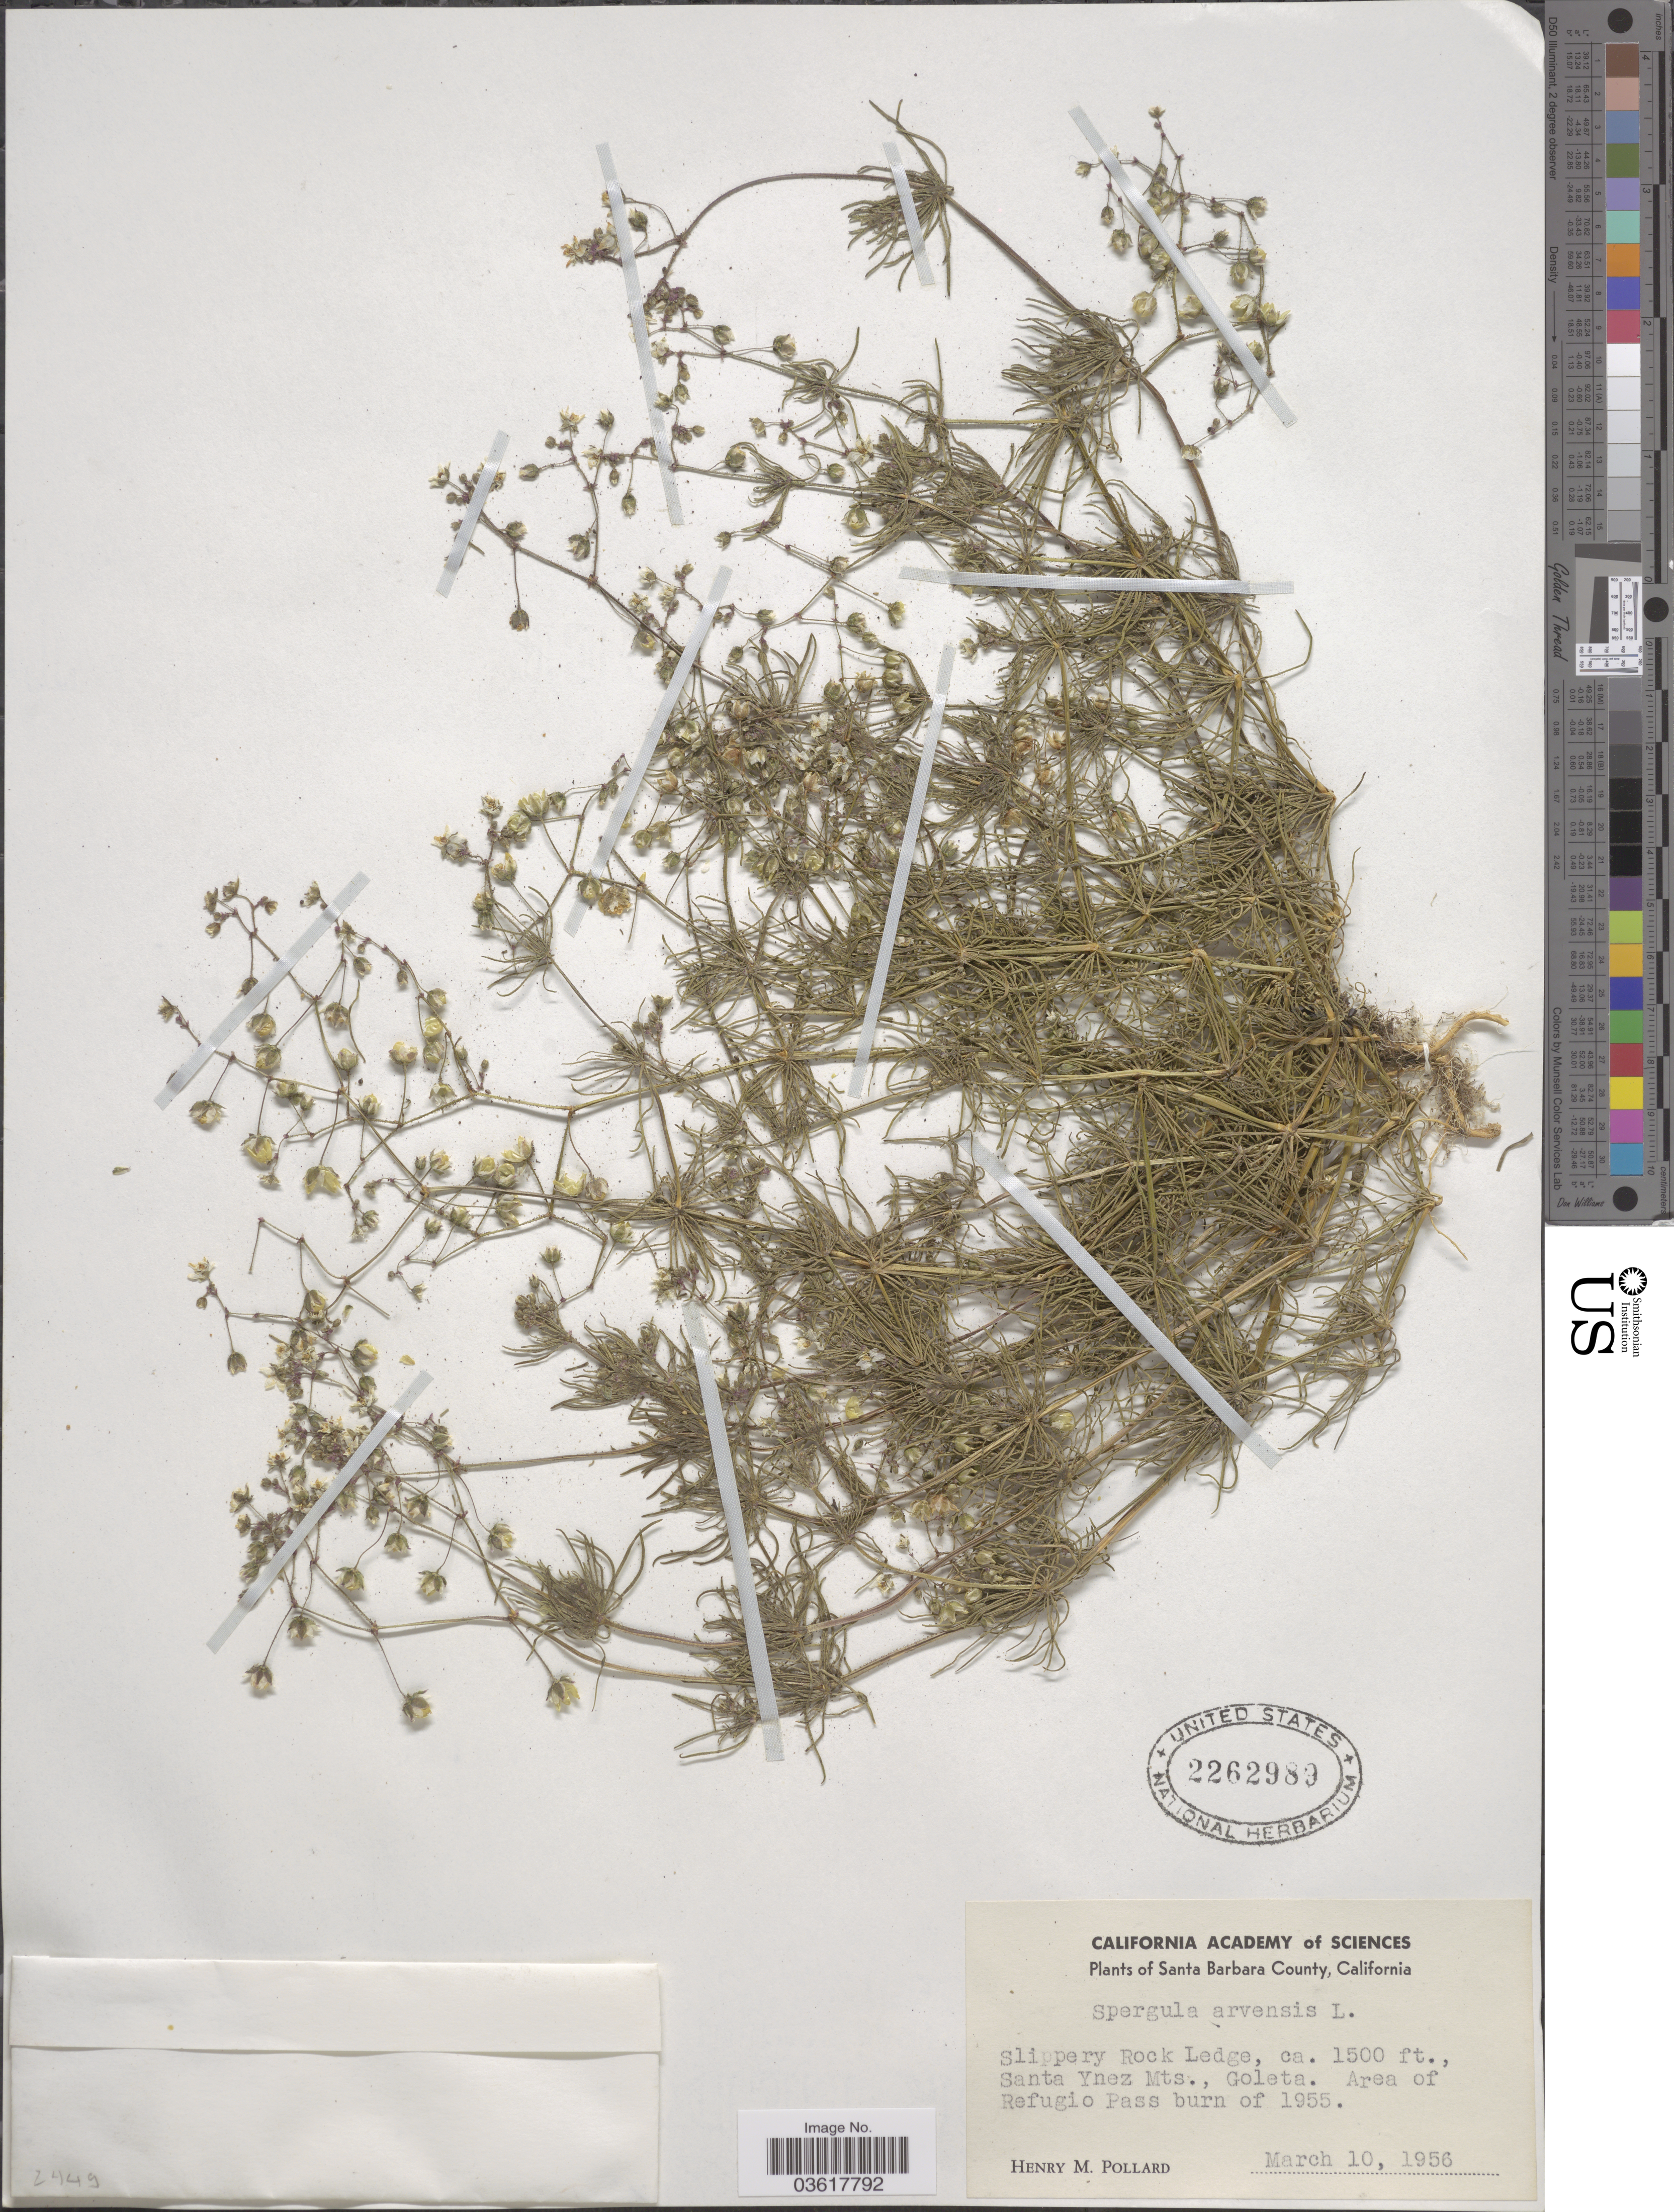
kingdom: Plantae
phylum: Tracheophyta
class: Magnoliopsida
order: Caryophyllales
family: Caryophyllaceae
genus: Spergula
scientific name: Spergula arvensis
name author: L.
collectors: H. M. Pollard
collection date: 1956-03-10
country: United States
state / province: California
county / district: Santa Barbara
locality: Santa Barbara County. Slippery Rock Ledge, Santa Ynez Mts., Goleta. Area of Refugio Pass burn of 1955.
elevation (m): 457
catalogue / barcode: US 2262989